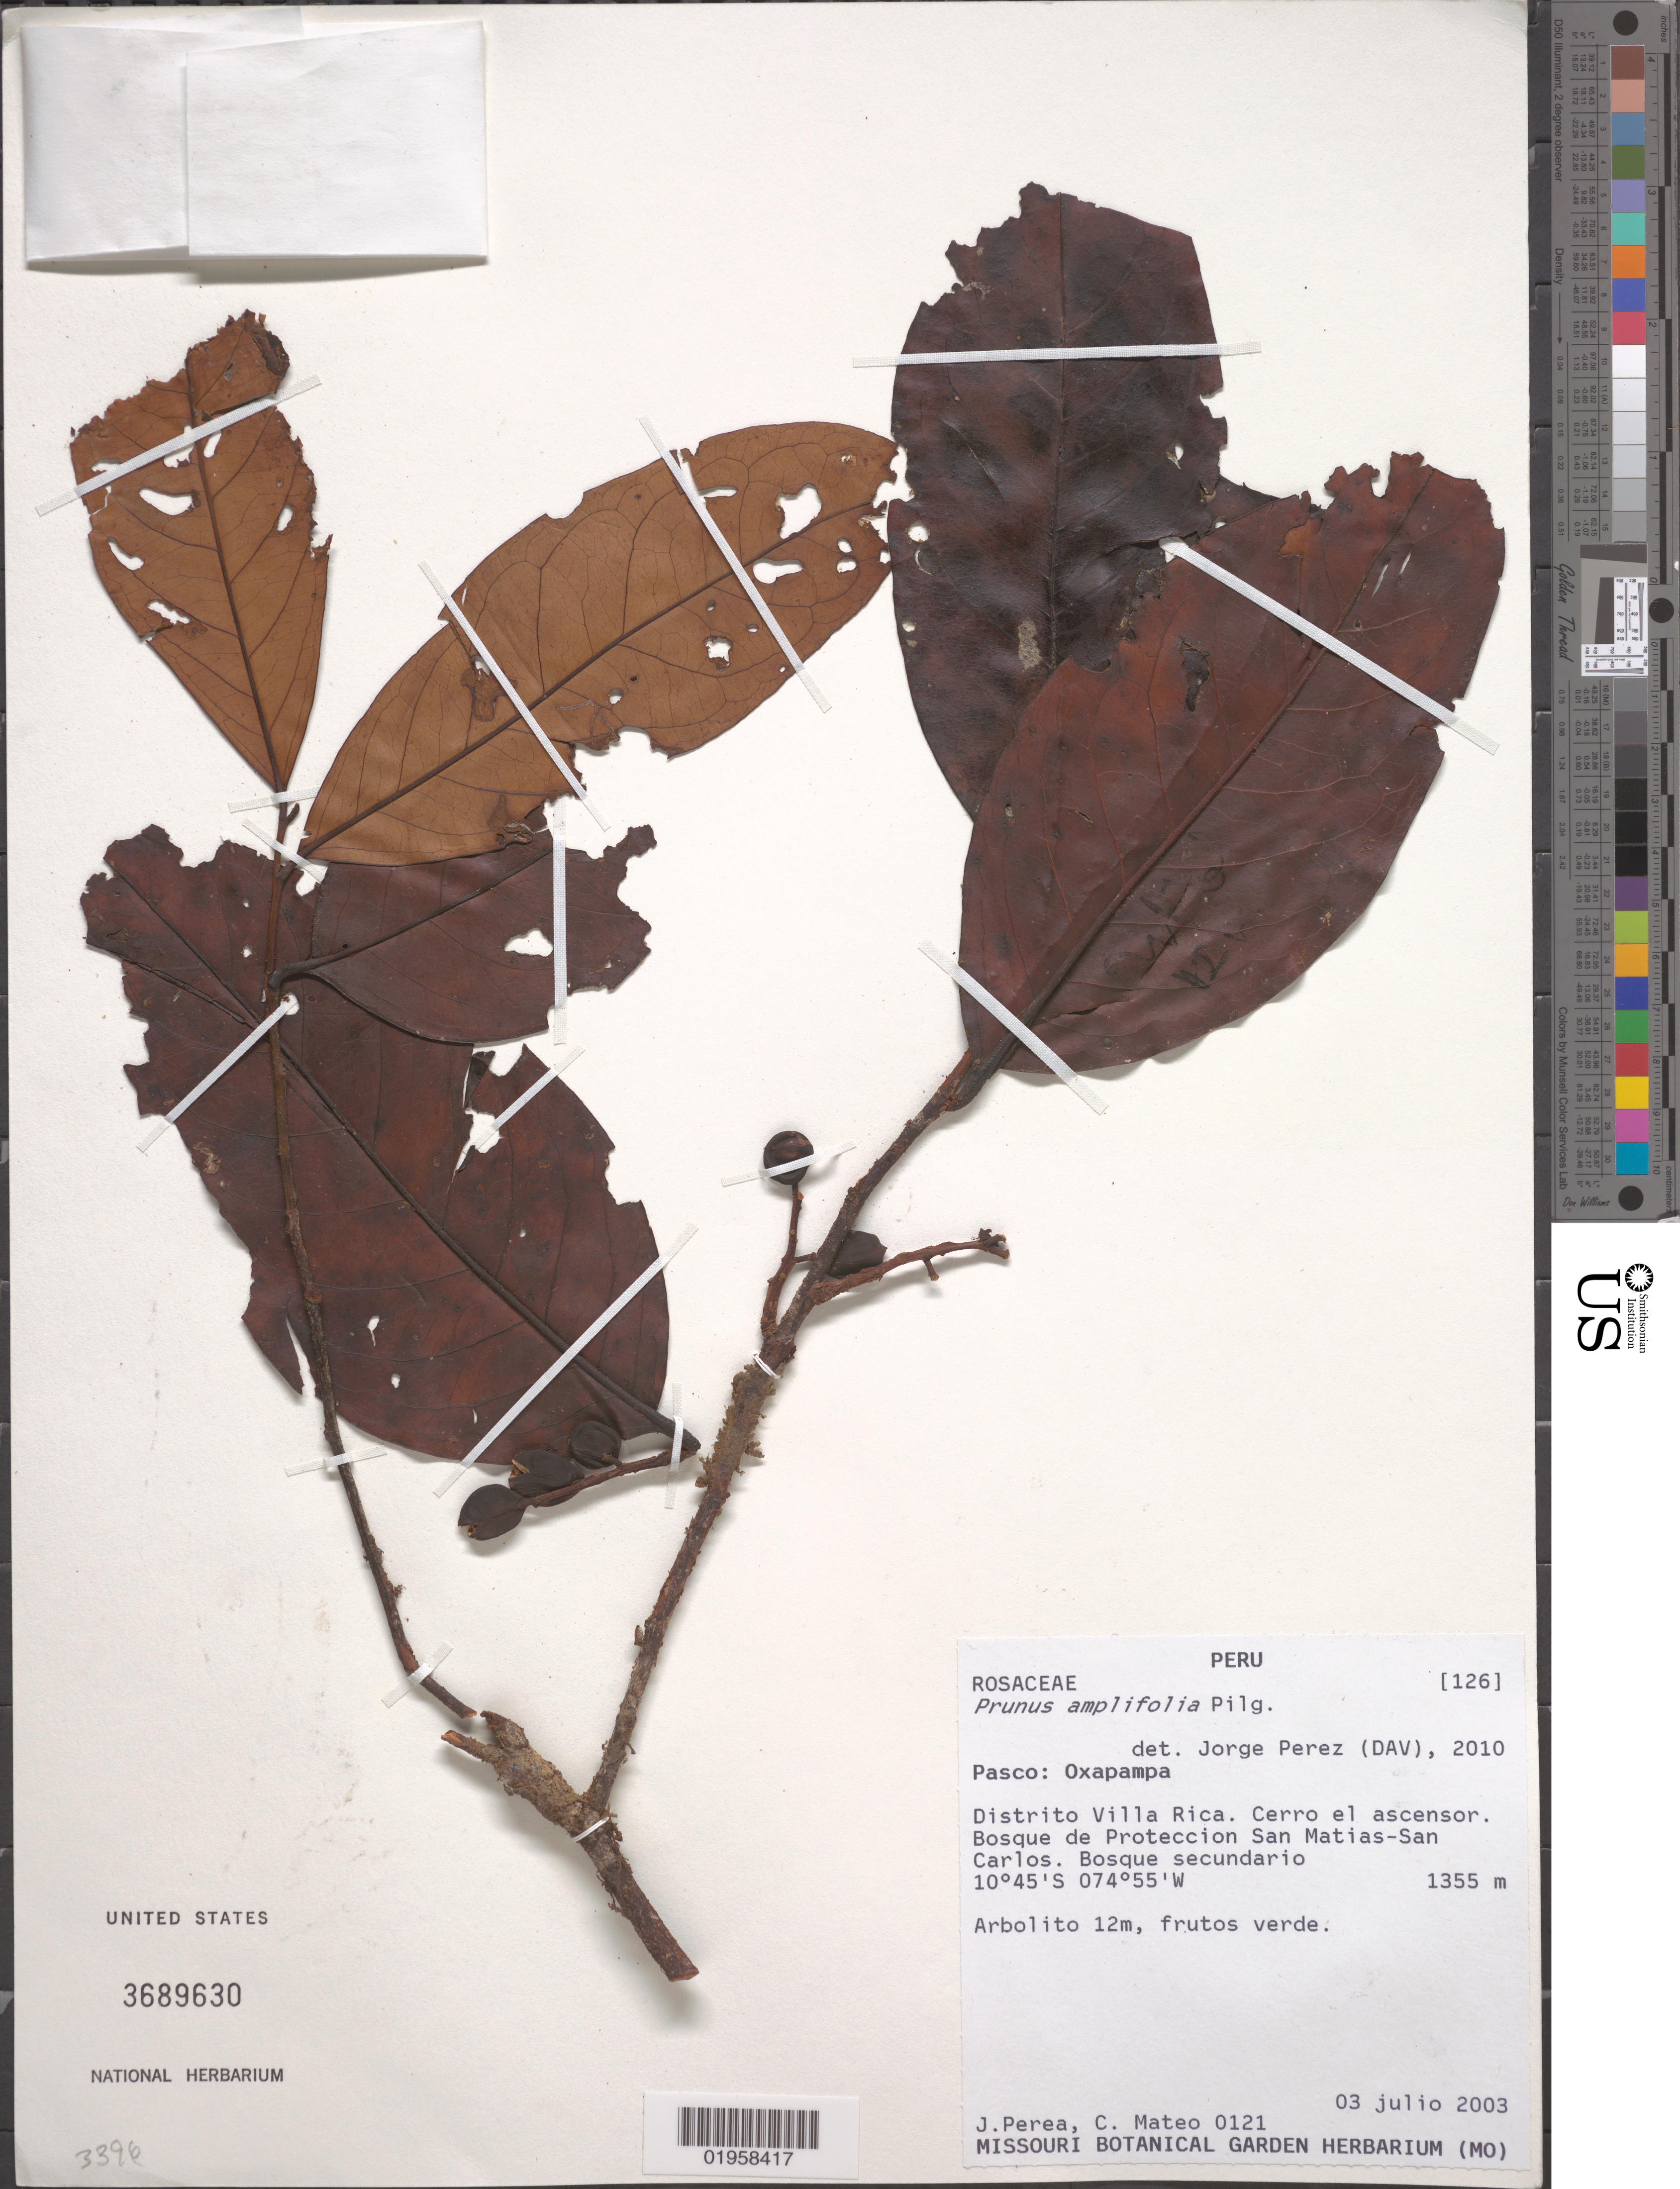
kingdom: Plantae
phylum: Tracheophyta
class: Magnoliopsida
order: Rosales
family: Rosaceae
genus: Prunus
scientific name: Prunus amplifolia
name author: Pilg.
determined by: Pérez, J. A.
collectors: J. Perea & C. Mateo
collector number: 121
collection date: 2003-07-03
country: Peru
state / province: Pasco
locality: Oxapampa. Distrito Villa Rica. Cerro el ascensor. Bosque de Proteccion San Matias-San Carlos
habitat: Bosque secundario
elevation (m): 1355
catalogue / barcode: US 3689630